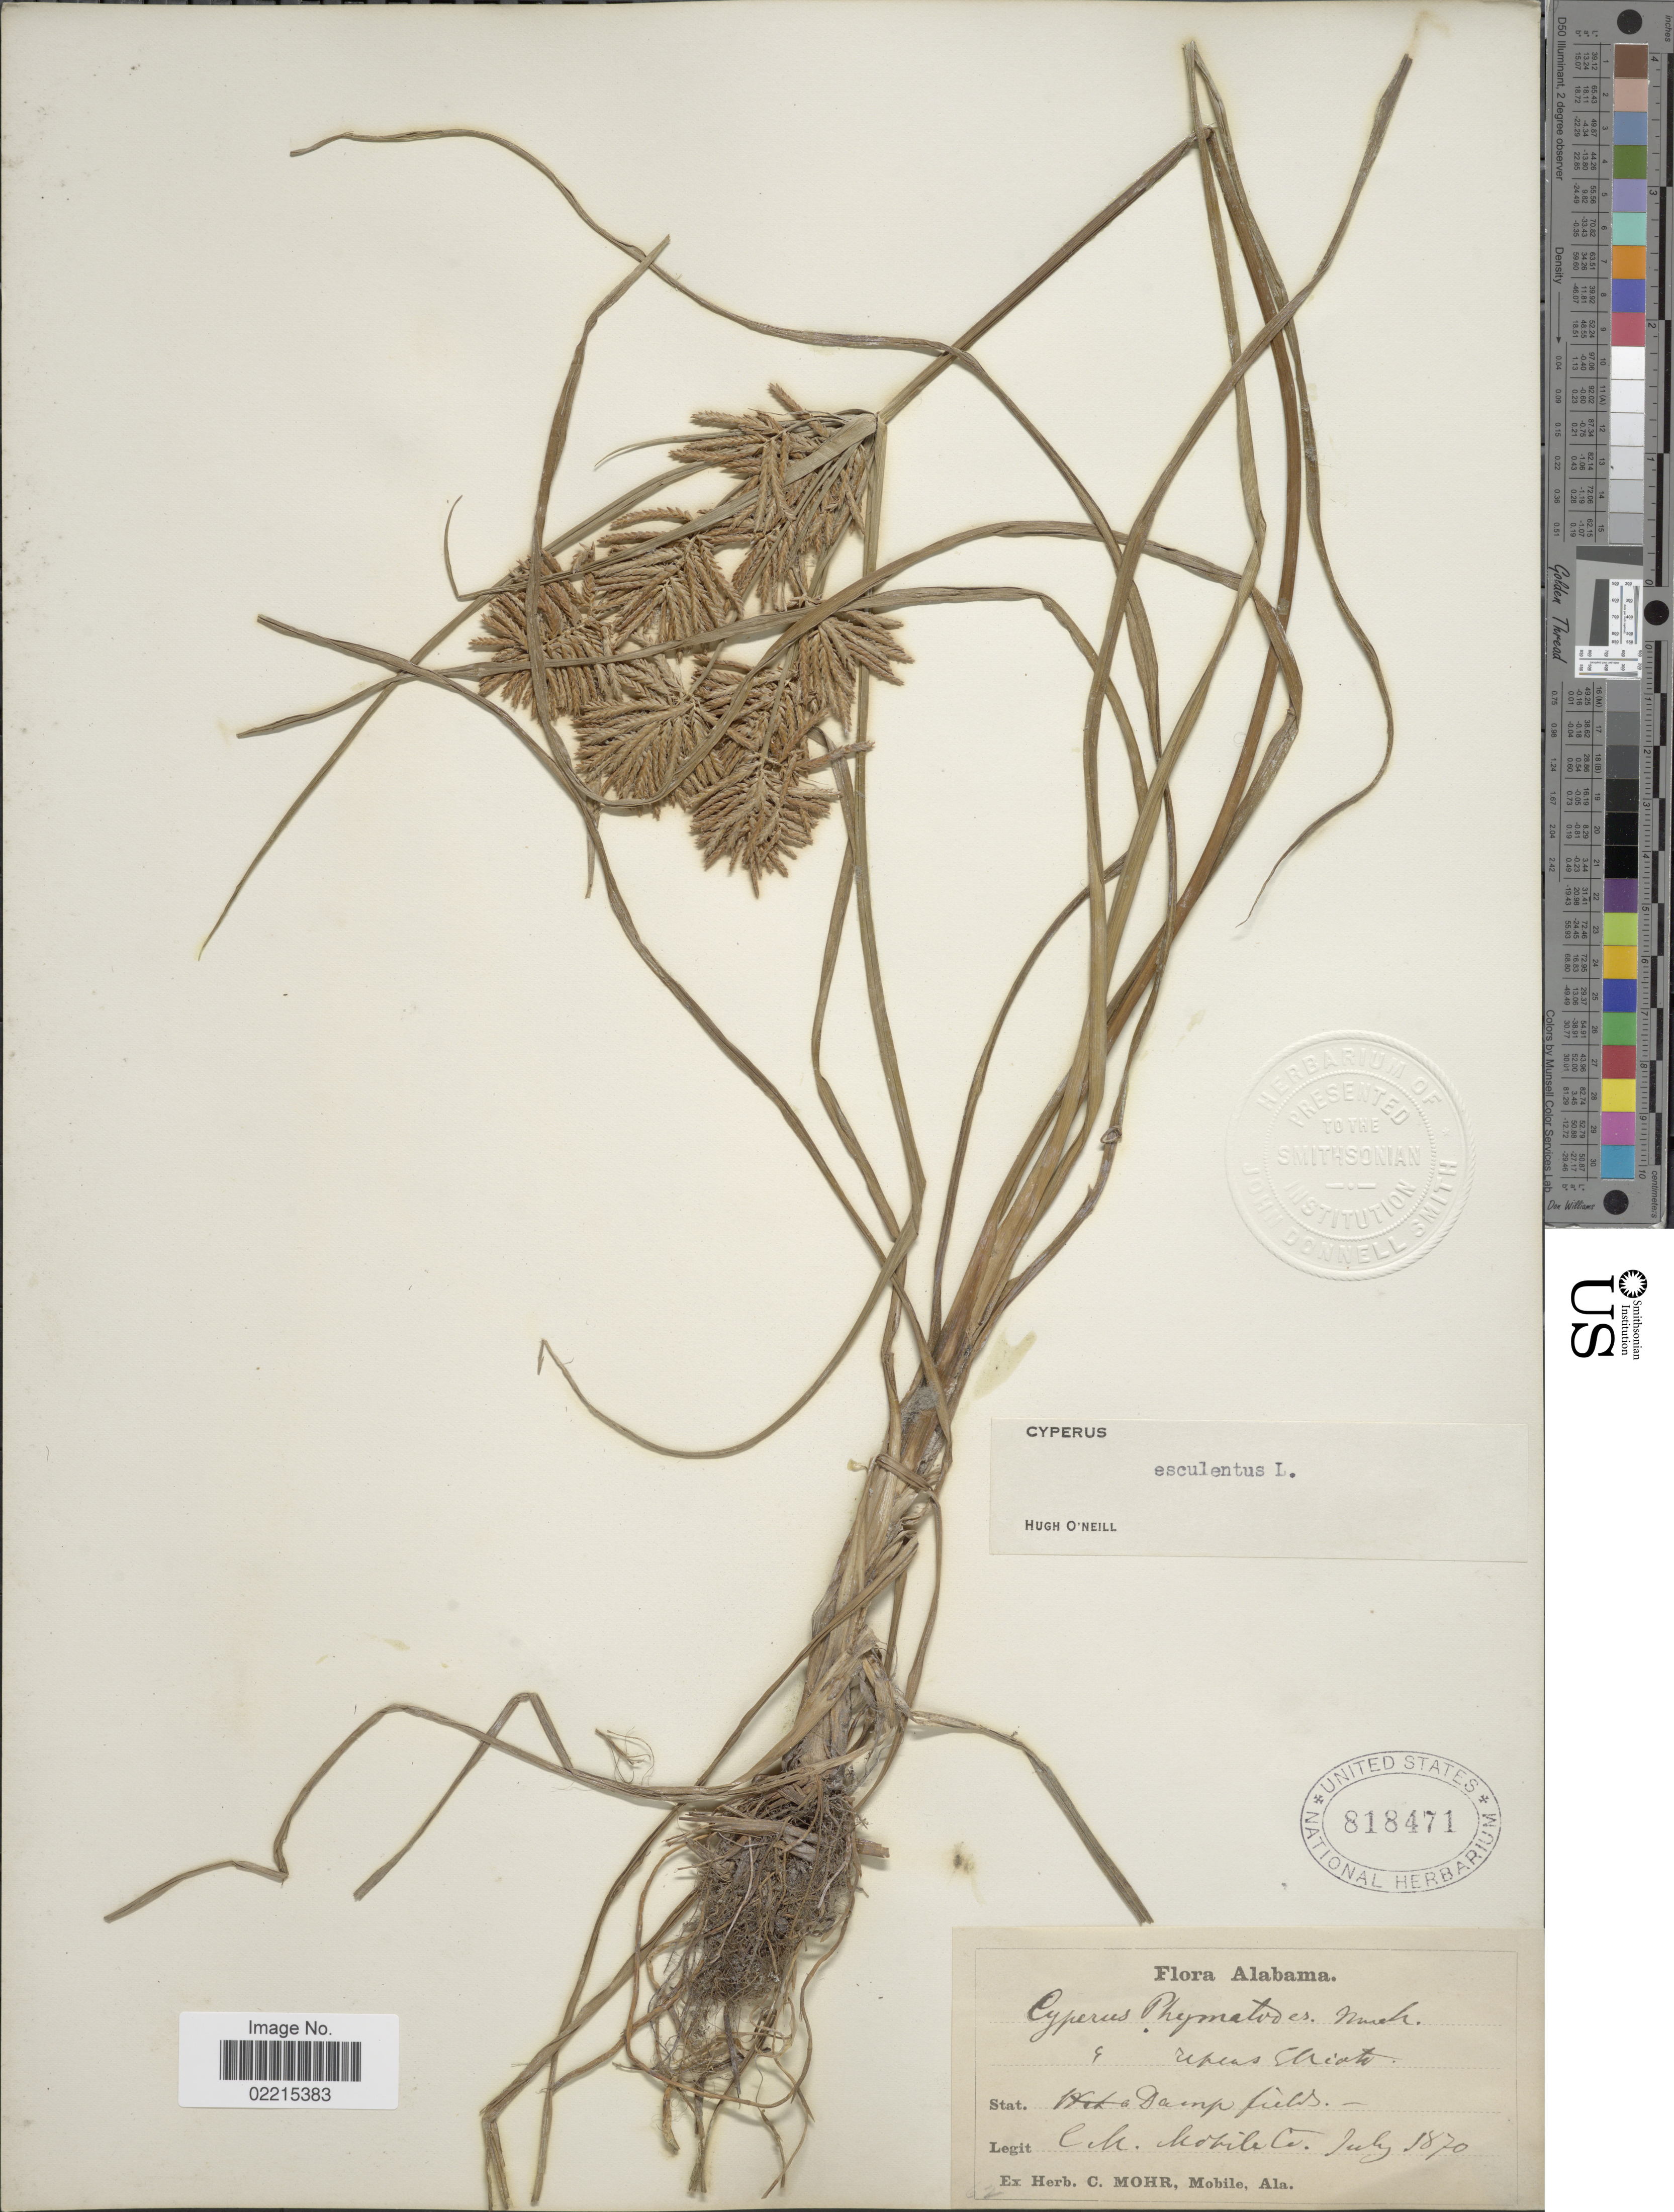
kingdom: Plantae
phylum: Tracheophyta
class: Liliopsida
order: Poales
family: Cyperaceae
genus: Cyperus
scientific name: Cyperus esculentus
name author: L.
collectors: C. T. Mohr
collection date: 1870-07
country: United States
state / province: Alabama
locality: Mobile Co.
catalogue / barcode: US 818471